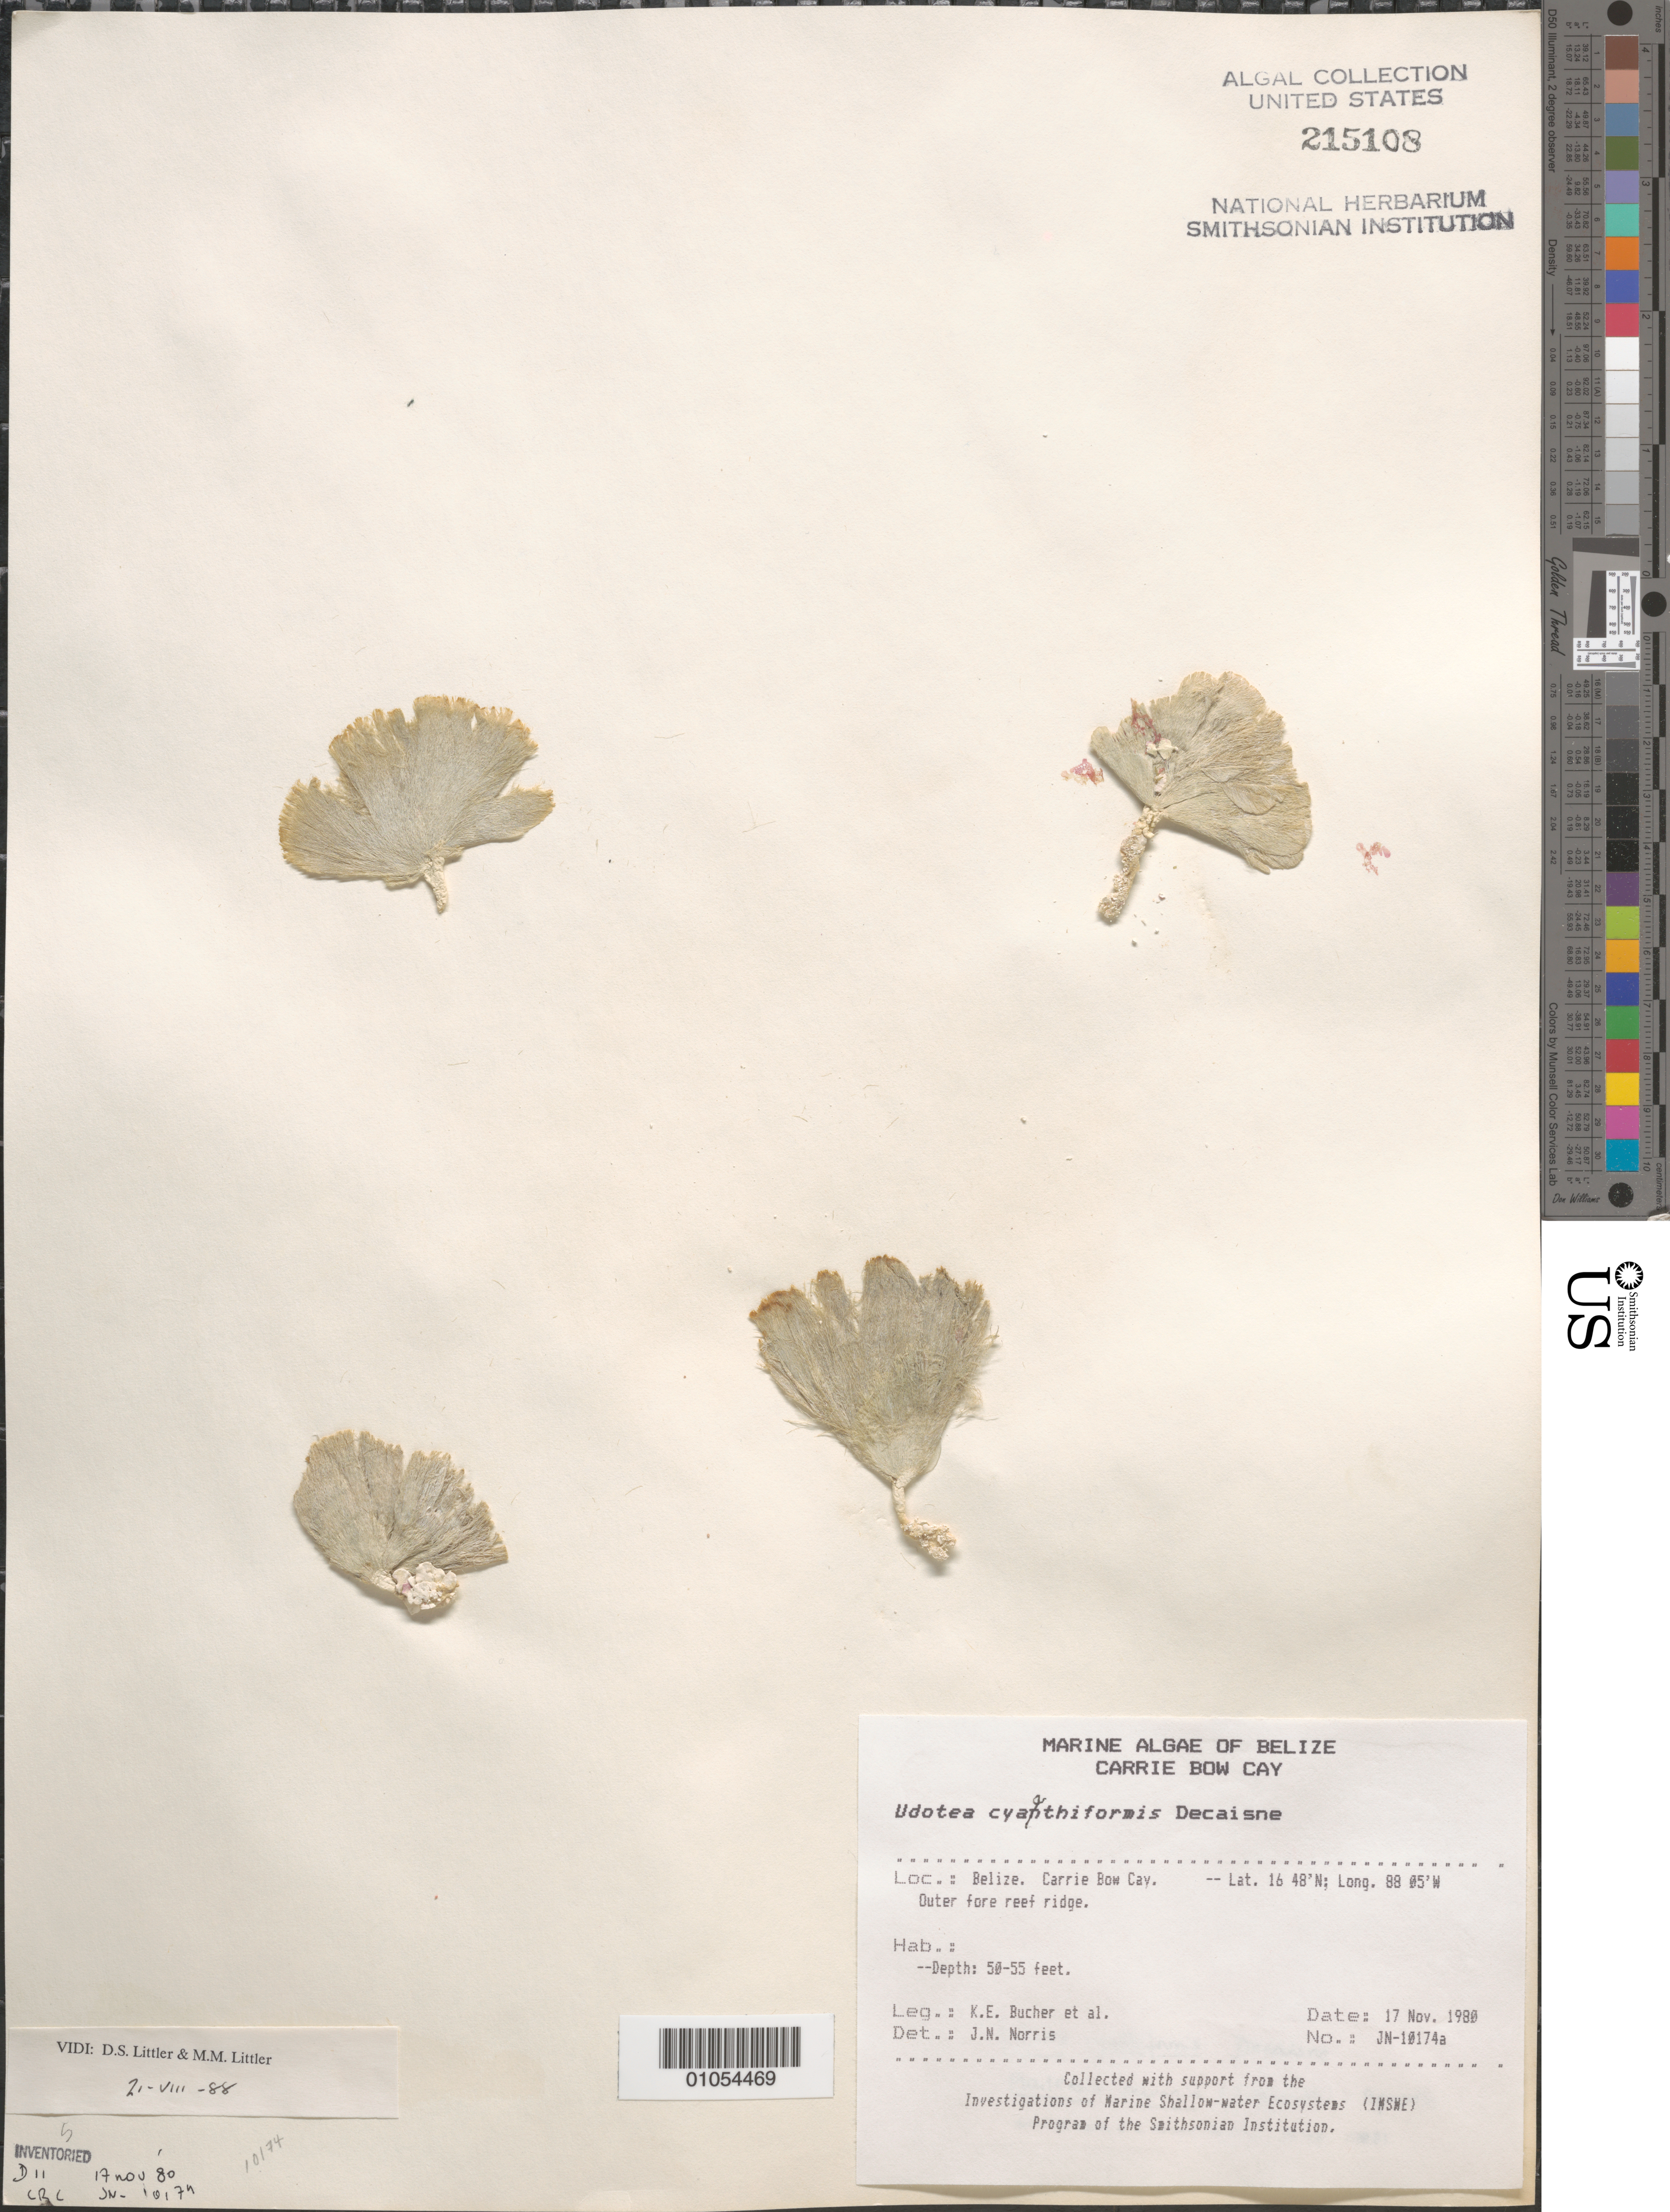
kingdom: Plantae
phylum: Chlorophyta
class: Ulvophyceae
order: Bryopsidales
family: Udoteaceae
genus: Udotea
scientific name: Udotea cyathiformis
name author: Decne.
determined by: Norris, James N.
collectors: K. E. Bucher & et al.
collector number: JN-10174A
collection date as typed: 17 Nov 1980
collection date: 1980-11-17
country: Belize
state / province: Stann Creek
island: Carrie Bow Cay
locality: Outer fore reef ridge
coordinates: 16 48'N, 88 05'W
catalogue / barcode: US 215108